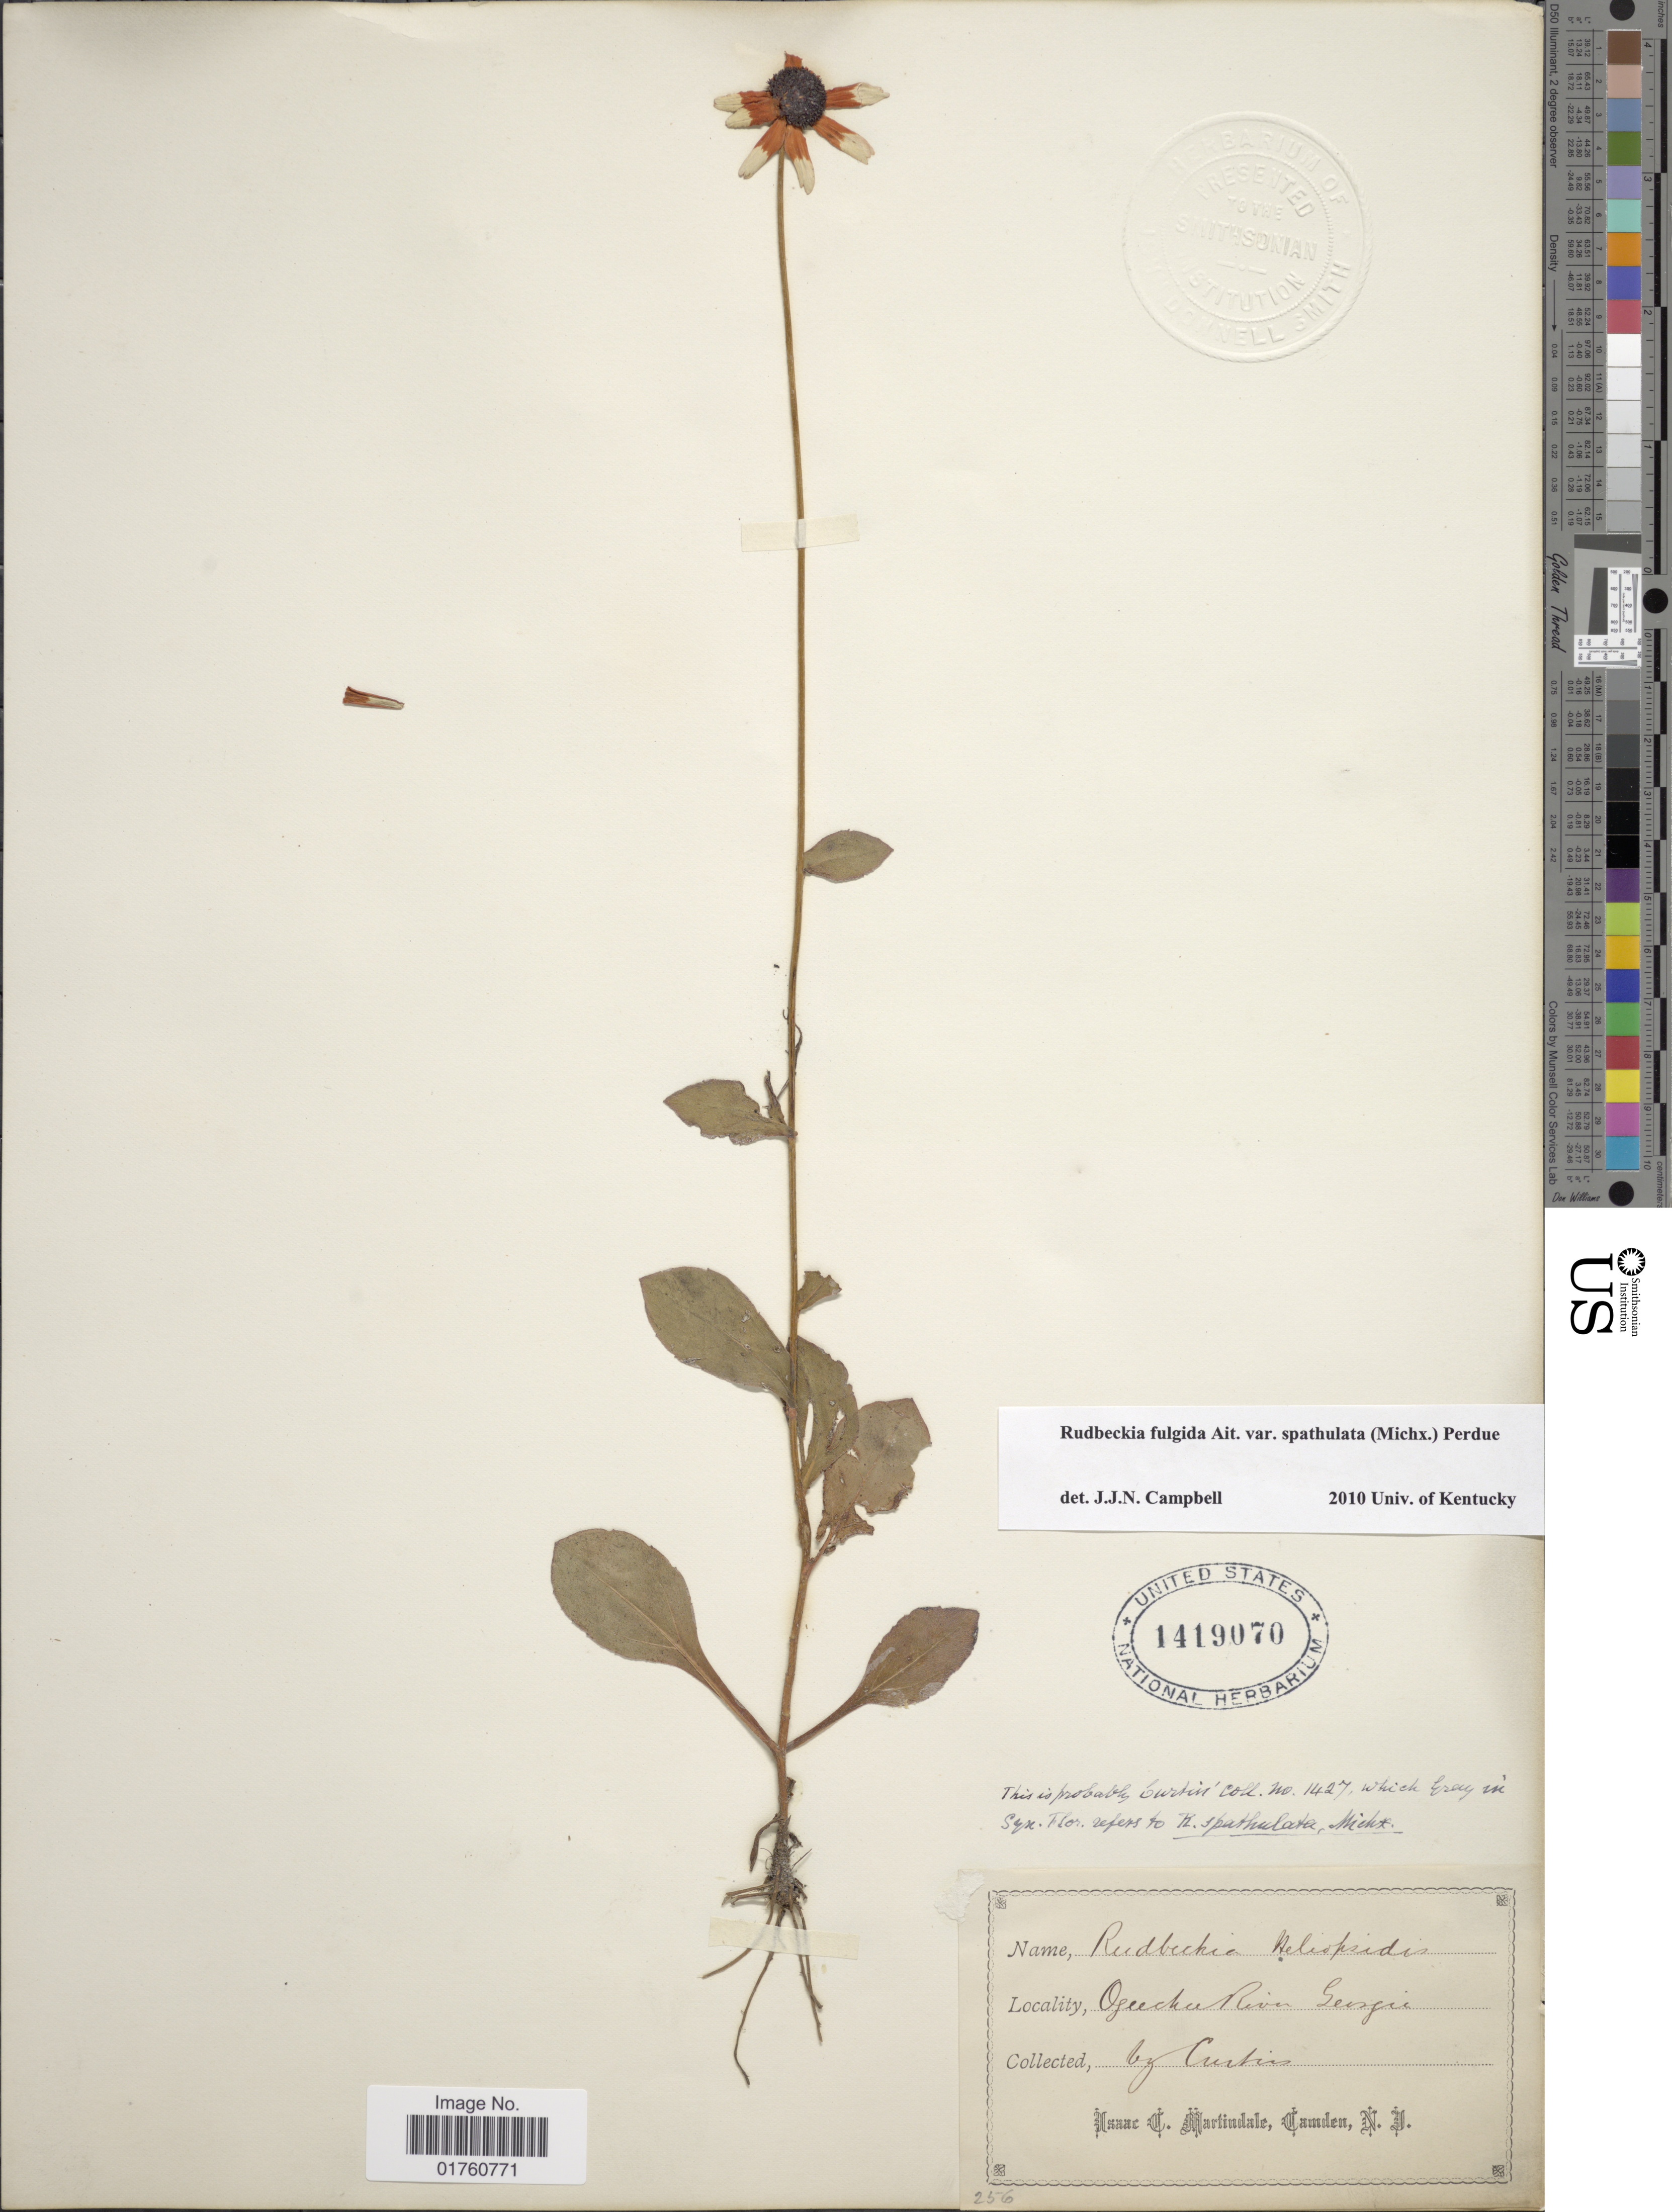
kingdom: Plantae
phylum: Tracheophyta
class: Magnoliopsida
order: Asterales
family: Asteraceae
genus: Rudbeckia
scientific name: Rudbeckia fulgida var. fulgida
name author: Aiton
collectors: -. Curtis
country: United States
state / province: Georgia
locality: Ogeechee River.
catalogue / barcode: US 1419070